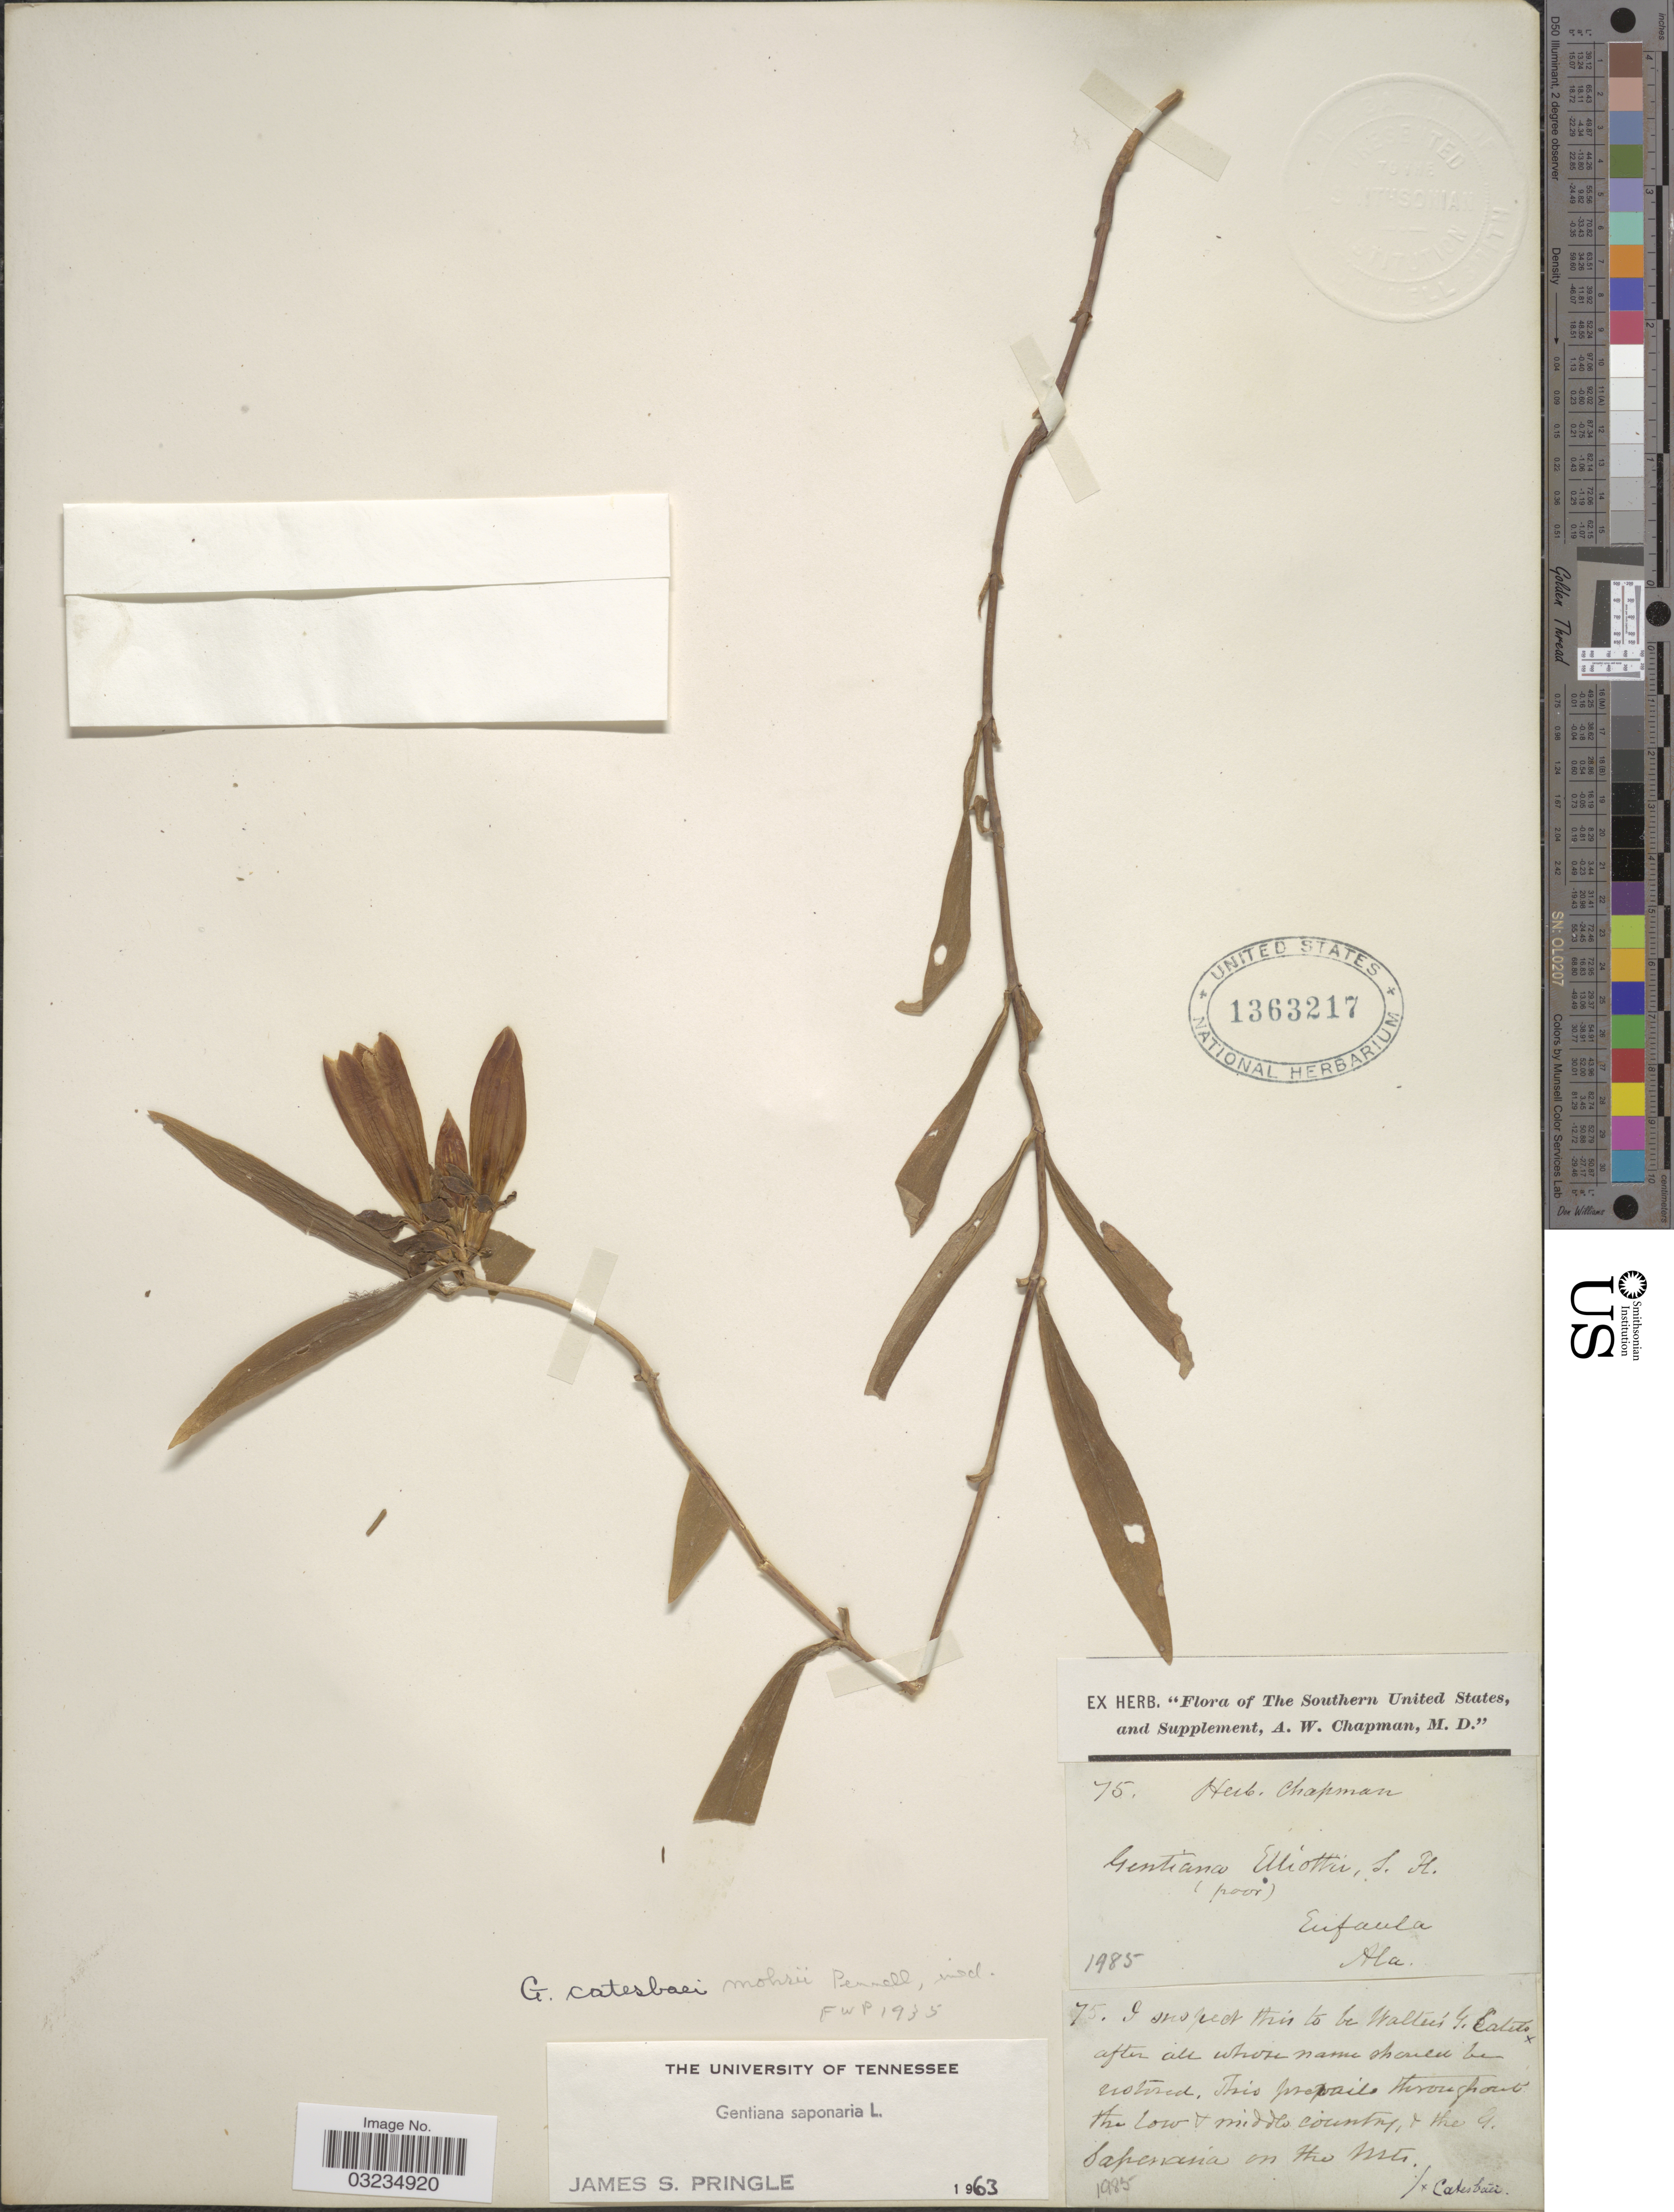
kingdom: Plantae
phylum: Tracheophyta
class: Magnoliopsida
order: Gentianales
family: Gentianaceae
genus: Gentiana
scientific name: Gentiana saponaria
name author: L.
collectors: ex herb. Chapman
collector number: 75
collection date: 1985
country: United States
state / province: Alabama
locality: Eufaula.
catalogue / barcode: US 1363217